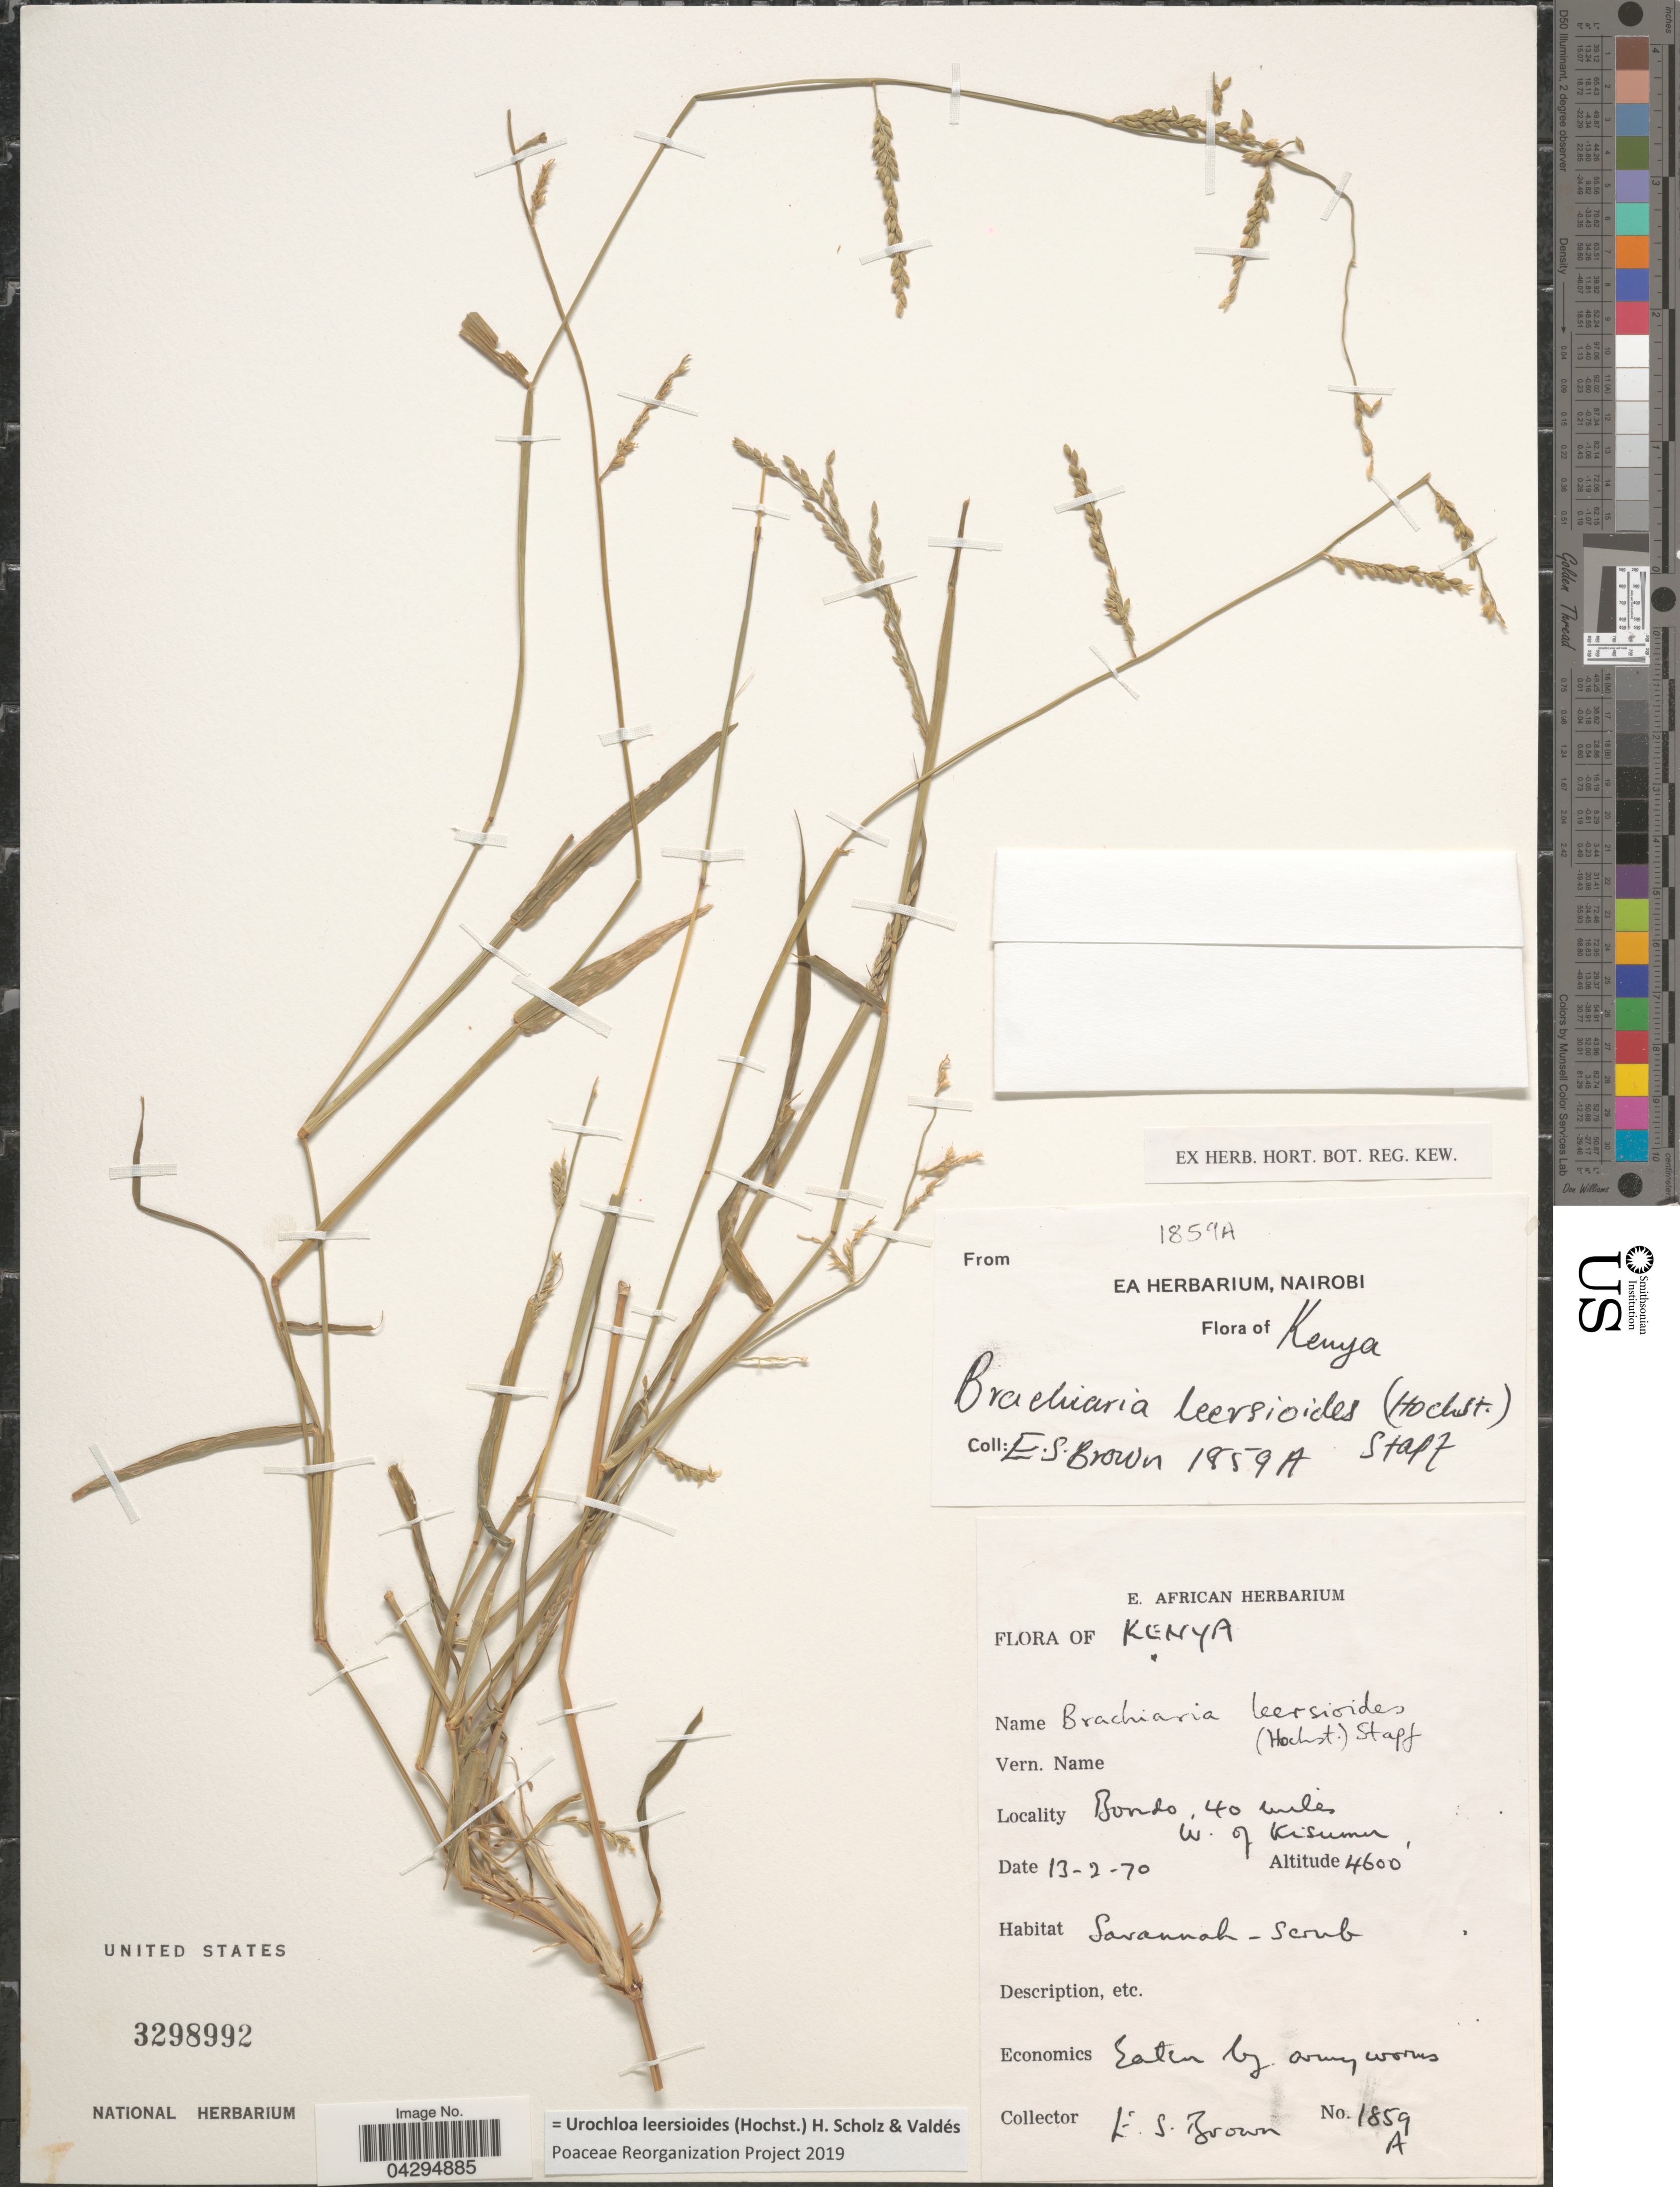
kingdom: Plantae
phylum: Tracheophyta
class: Liliopsida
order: Poales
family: Poaceae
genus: Urochloa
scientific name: Urochloa leersioides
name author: (Hochst.) H. Scholz & Valdés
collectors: E. Brown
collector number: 1859A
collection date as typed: Transcribed d/m/y: 13/2/70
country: Kenya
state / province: Kisumu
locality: Bondo, 40 miles W. of Kisumu.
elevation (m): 1402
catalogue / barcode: US 3298992